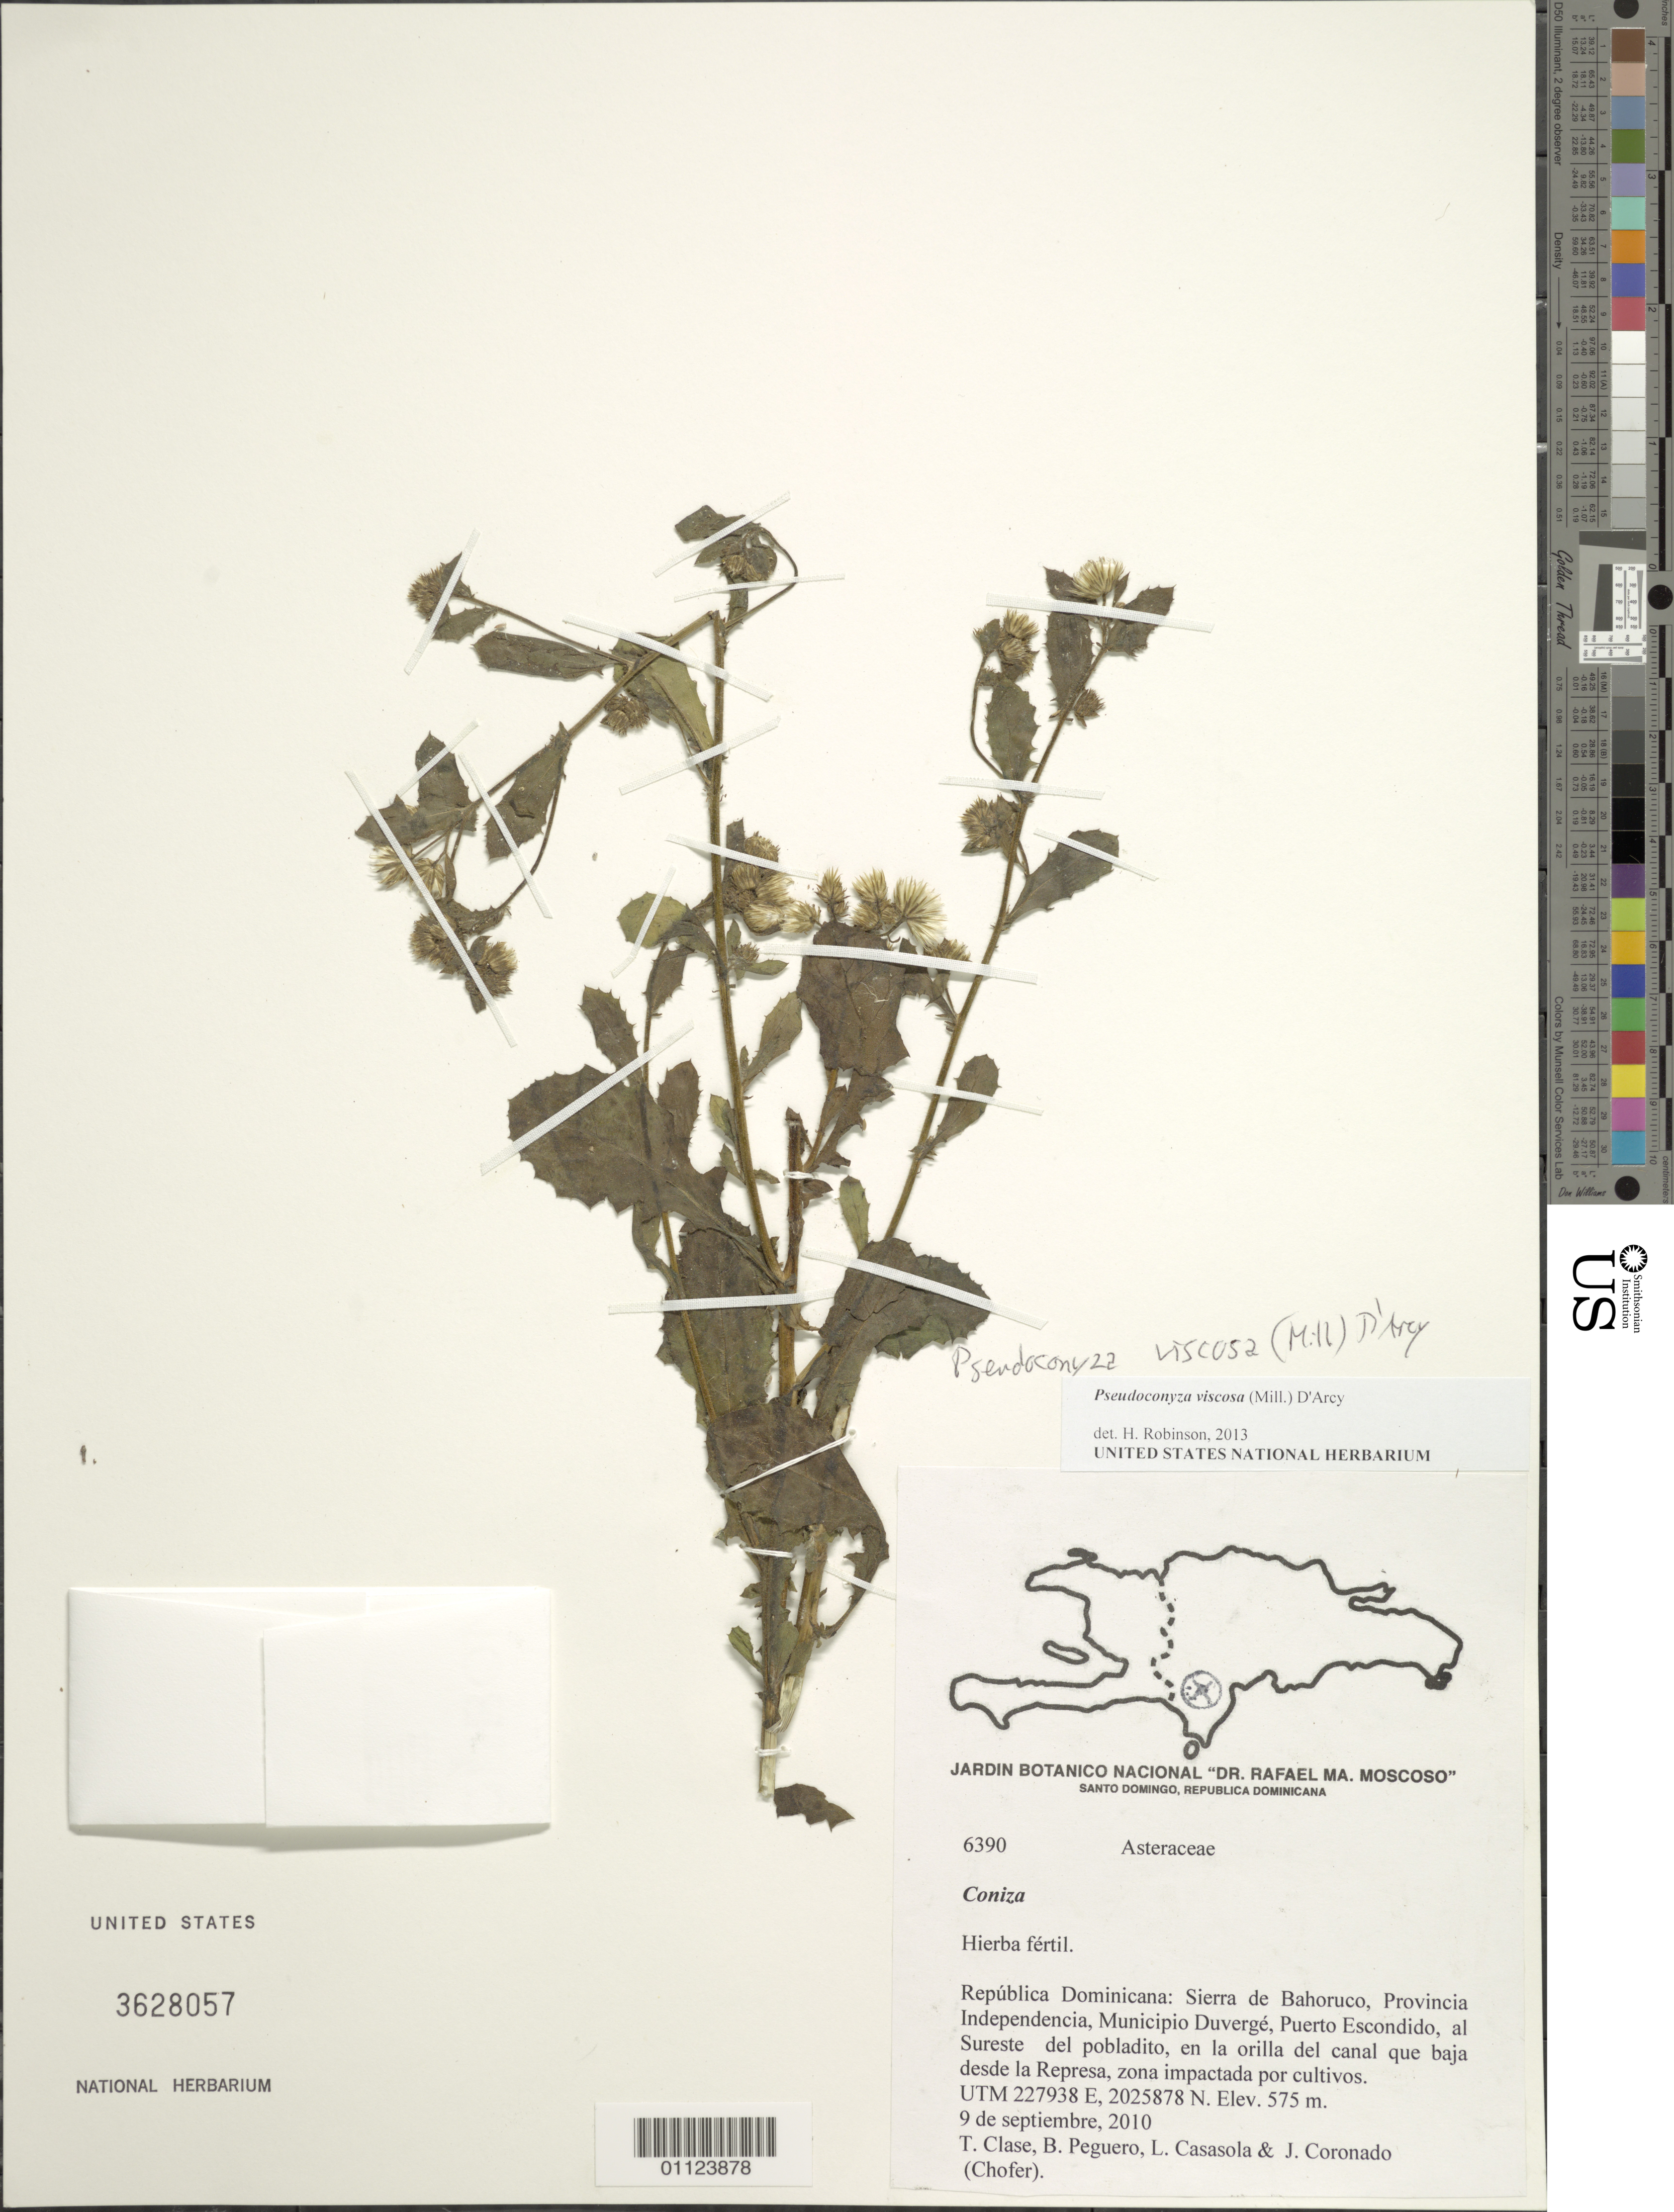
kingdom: Plantae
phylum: Tracheophyta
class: Magnoliopsida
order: Asterales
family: Asteraceae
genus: Pseudoconyza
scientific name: Pseudoconyza viscosa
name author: (Mill.) D'Arcy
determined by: Robinson, Harold E., (US)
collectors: T. Clase, B. Peguero & L. Casasola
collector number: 6390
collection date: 2010-09-09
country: Dominican Republic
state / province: Independencia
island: Hispaniola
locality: Sierra de Bahoruco, Municipio Duvergé, sección Puerto Escondido, al Sureste del pobladito, en la orilla del canal que baja desde la Represa.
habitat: Zona impactada por cultivos.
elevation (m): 575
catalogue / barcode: US 3628057